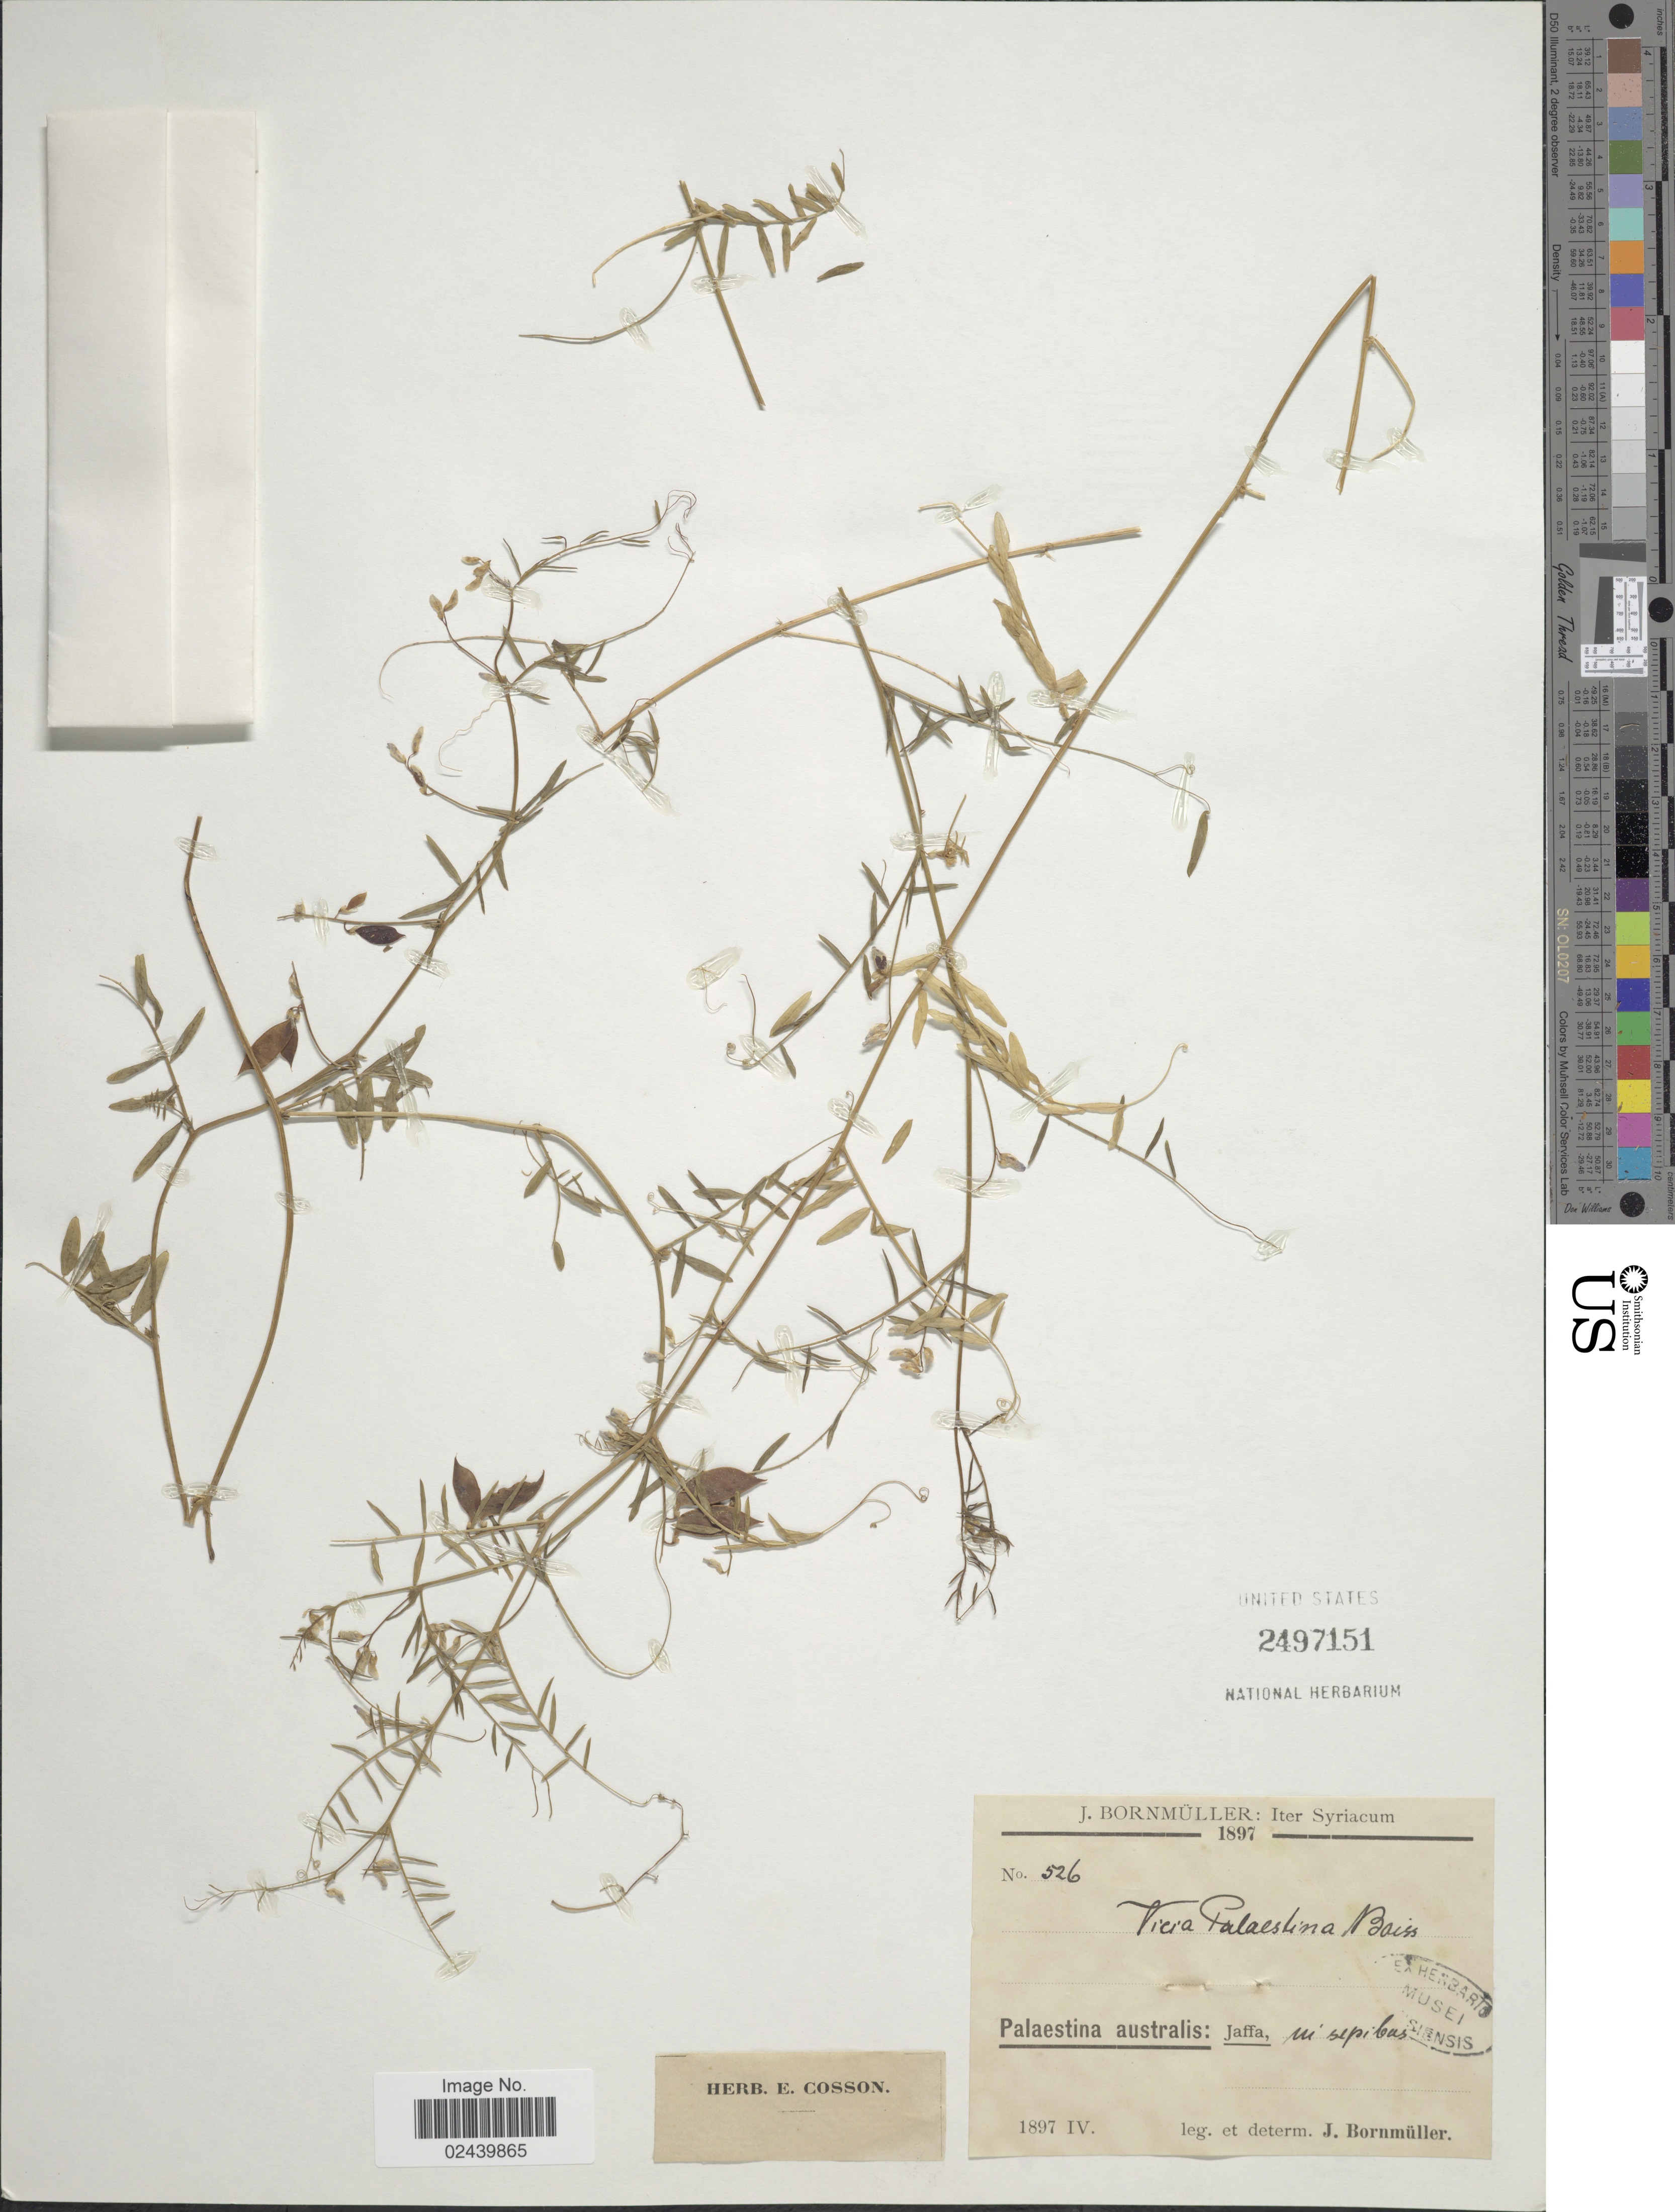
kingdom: Plantae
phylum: Tracheophyta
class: Magnoliopsida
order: Fabales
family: Fabaceae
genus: Vicia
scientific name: Vicia palaestina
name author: Boiss.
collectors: J. Bornmüller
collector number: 526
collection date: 1897-04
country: Syria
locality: Syriacum. Palaestina australis: Jaffa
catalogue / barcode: US 2497151